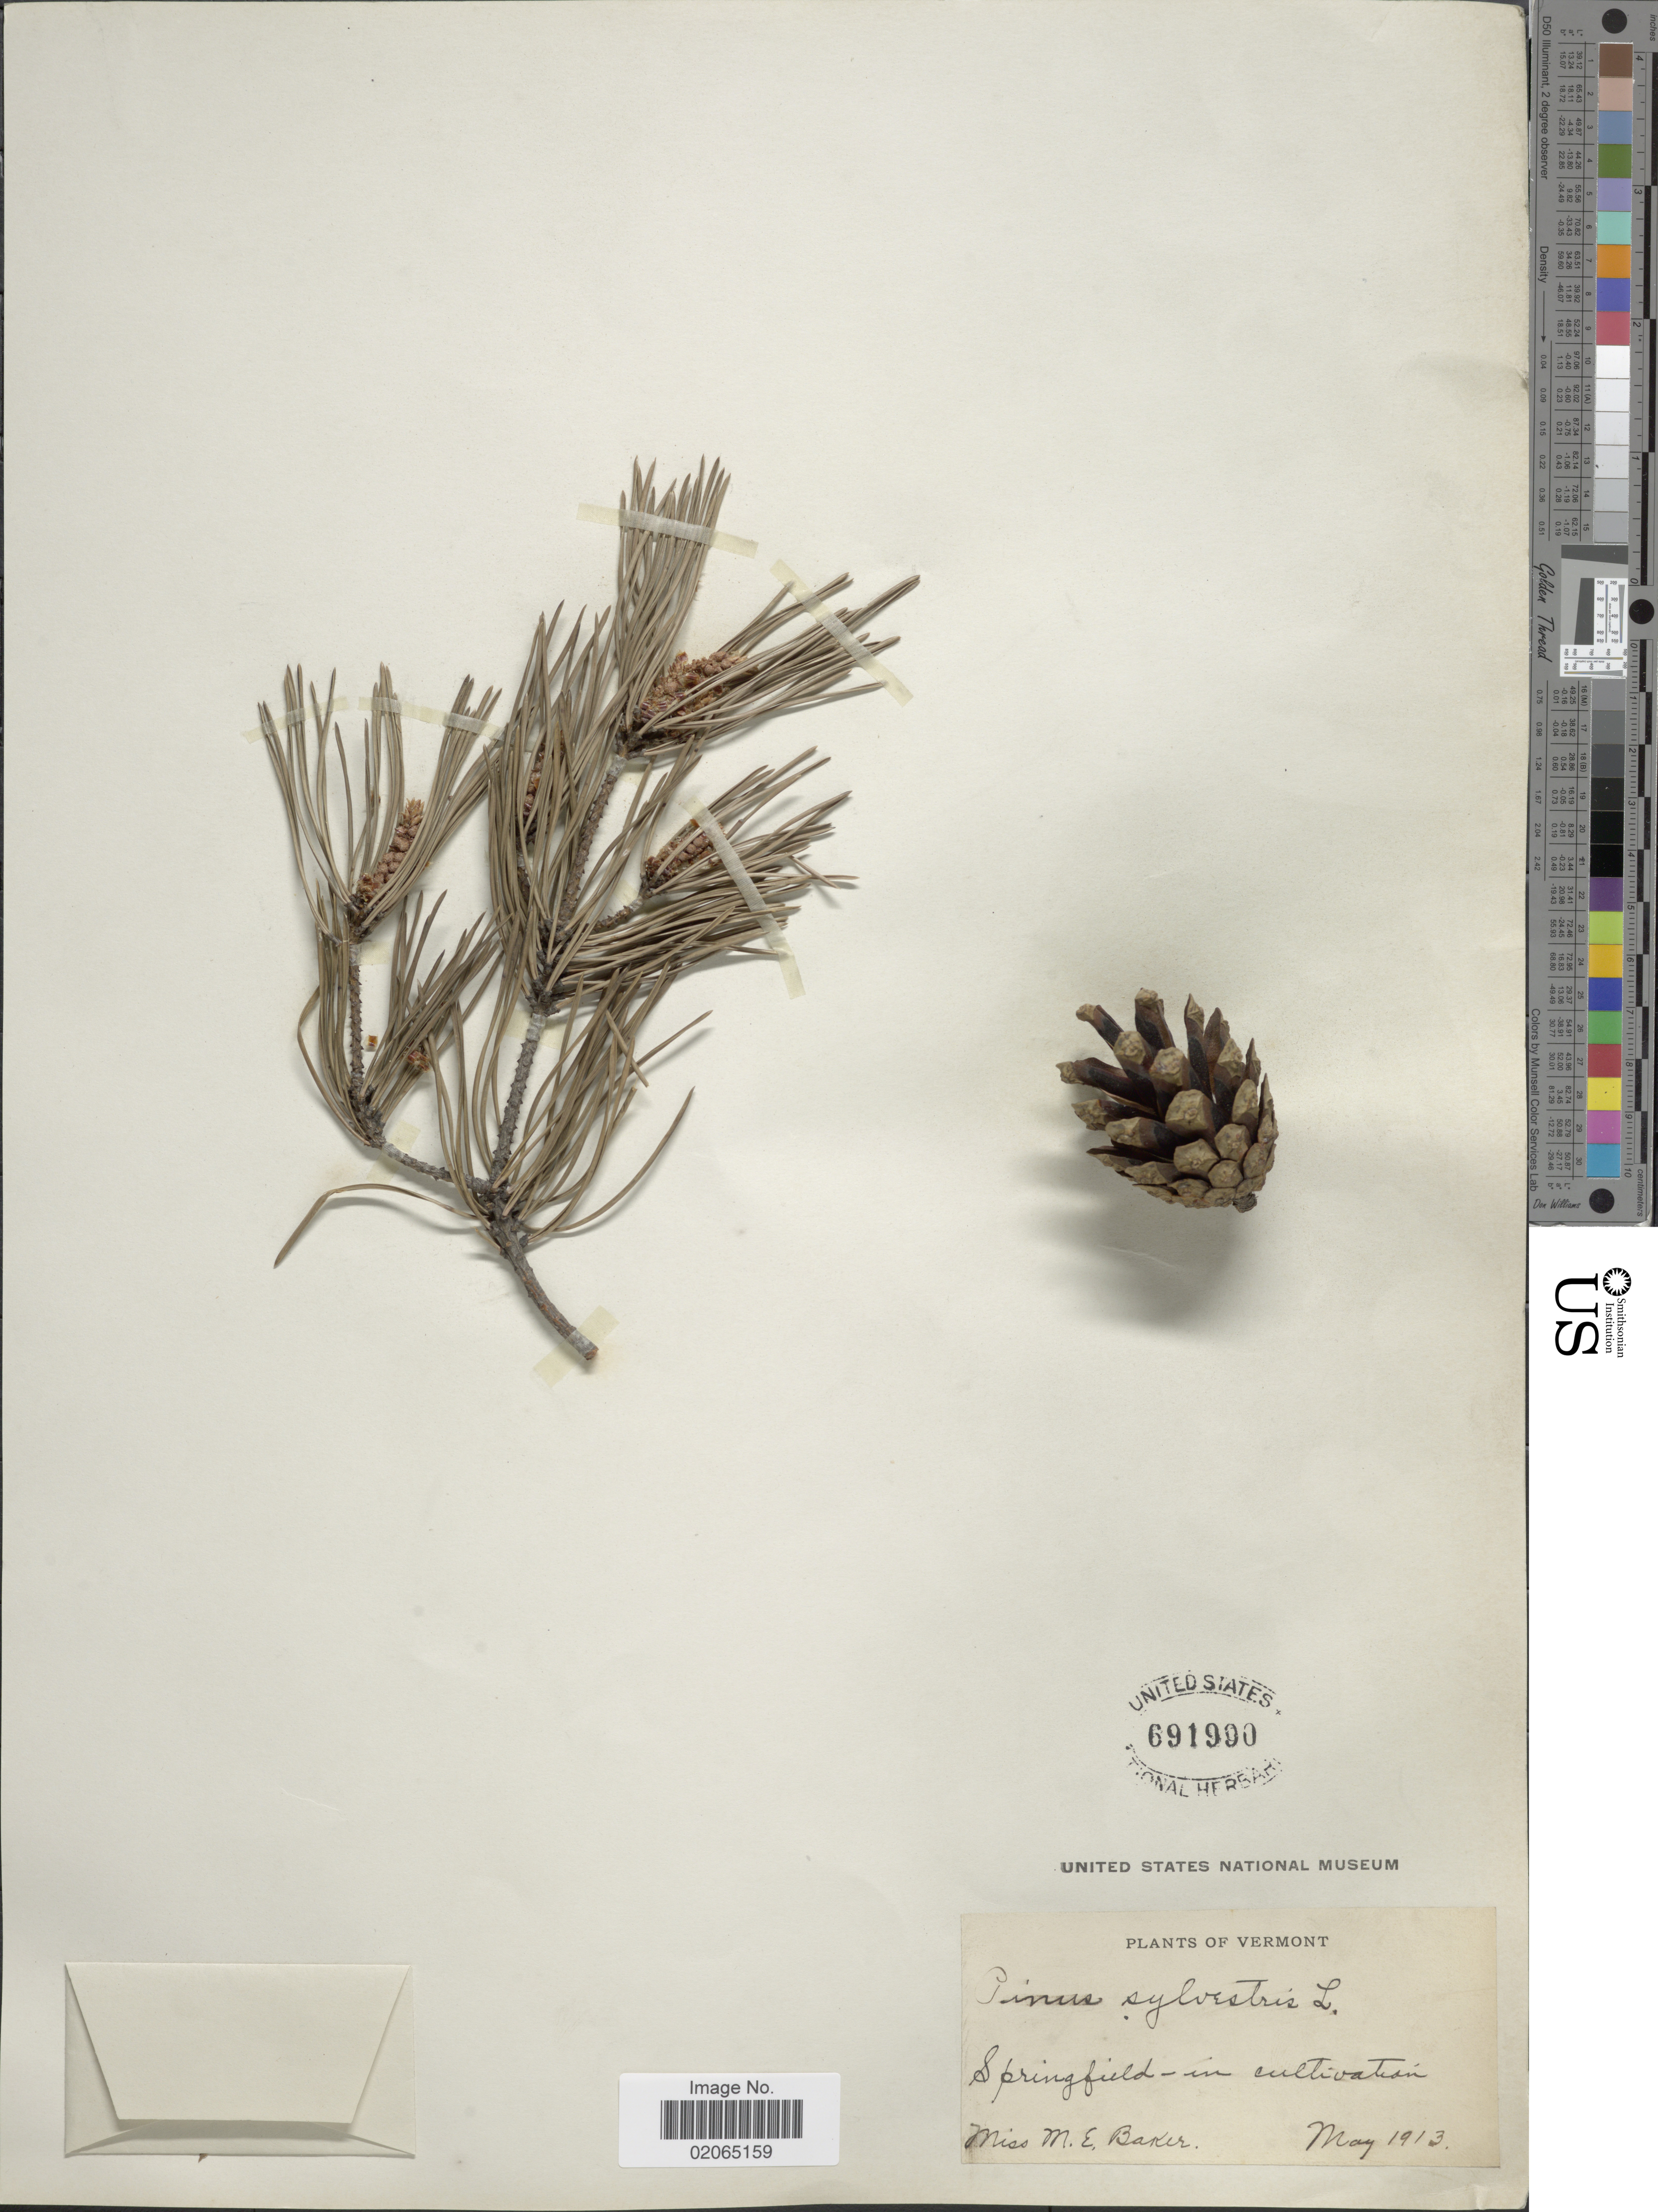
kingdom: Plantae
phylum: Tracheophyta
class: Pinopsida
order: Pinales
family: Pinaceae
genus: Pinus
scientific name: Pinus sylvestris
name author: L.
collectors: M. Baker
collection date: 1913-05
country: United States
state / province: Vermont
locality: Springfield- in cultivation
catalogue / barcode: US 691990